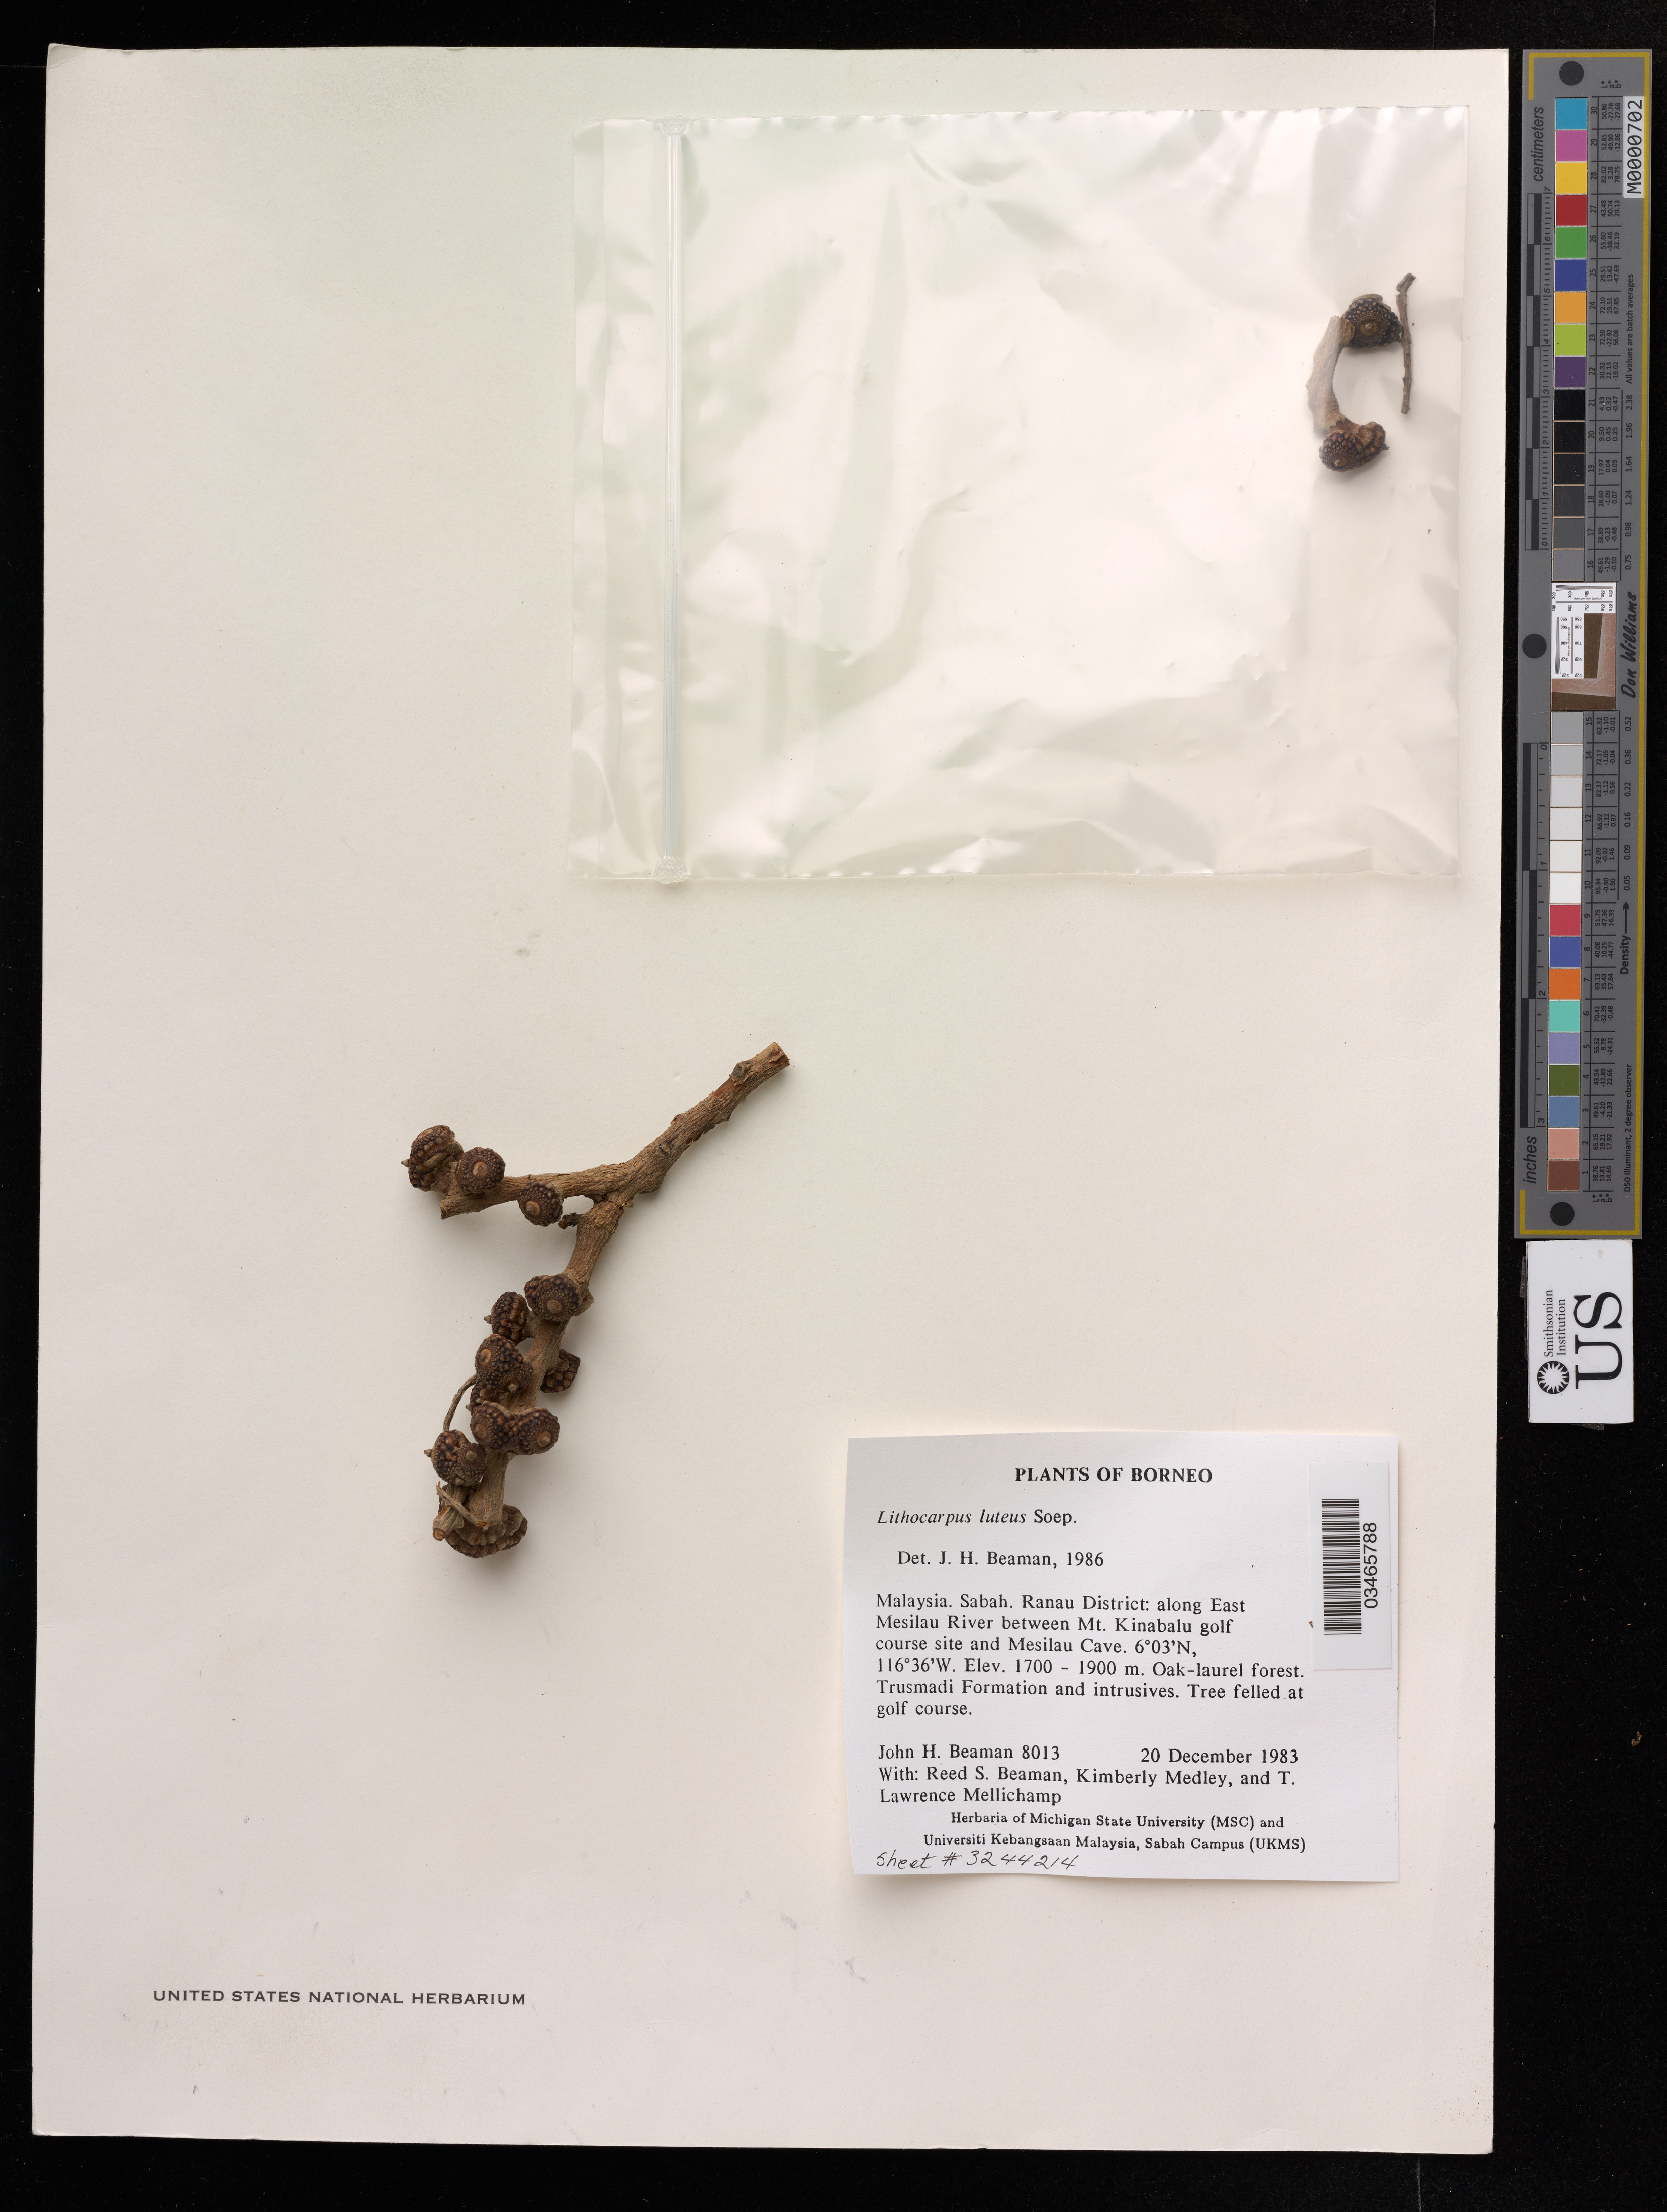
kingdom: Plantae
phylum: Tracheophyta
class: Magnoliopsida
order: Fagales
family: Fagaceae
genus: Lithocarpus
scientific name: Lithocarpus luteus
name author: Soepadmo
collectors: J. H. Beaman, R. S. Beaman, K. Medley & T. L. Mellichamp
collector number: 8013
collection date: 1983-12-20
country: Malaysia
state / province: Sabah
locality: Borneo. Ranau District: along East Mesilau River between Mt. Kinabalu golf course site and Mesilau Cave. Trusmadi Formation and intrusives.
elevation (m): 1700